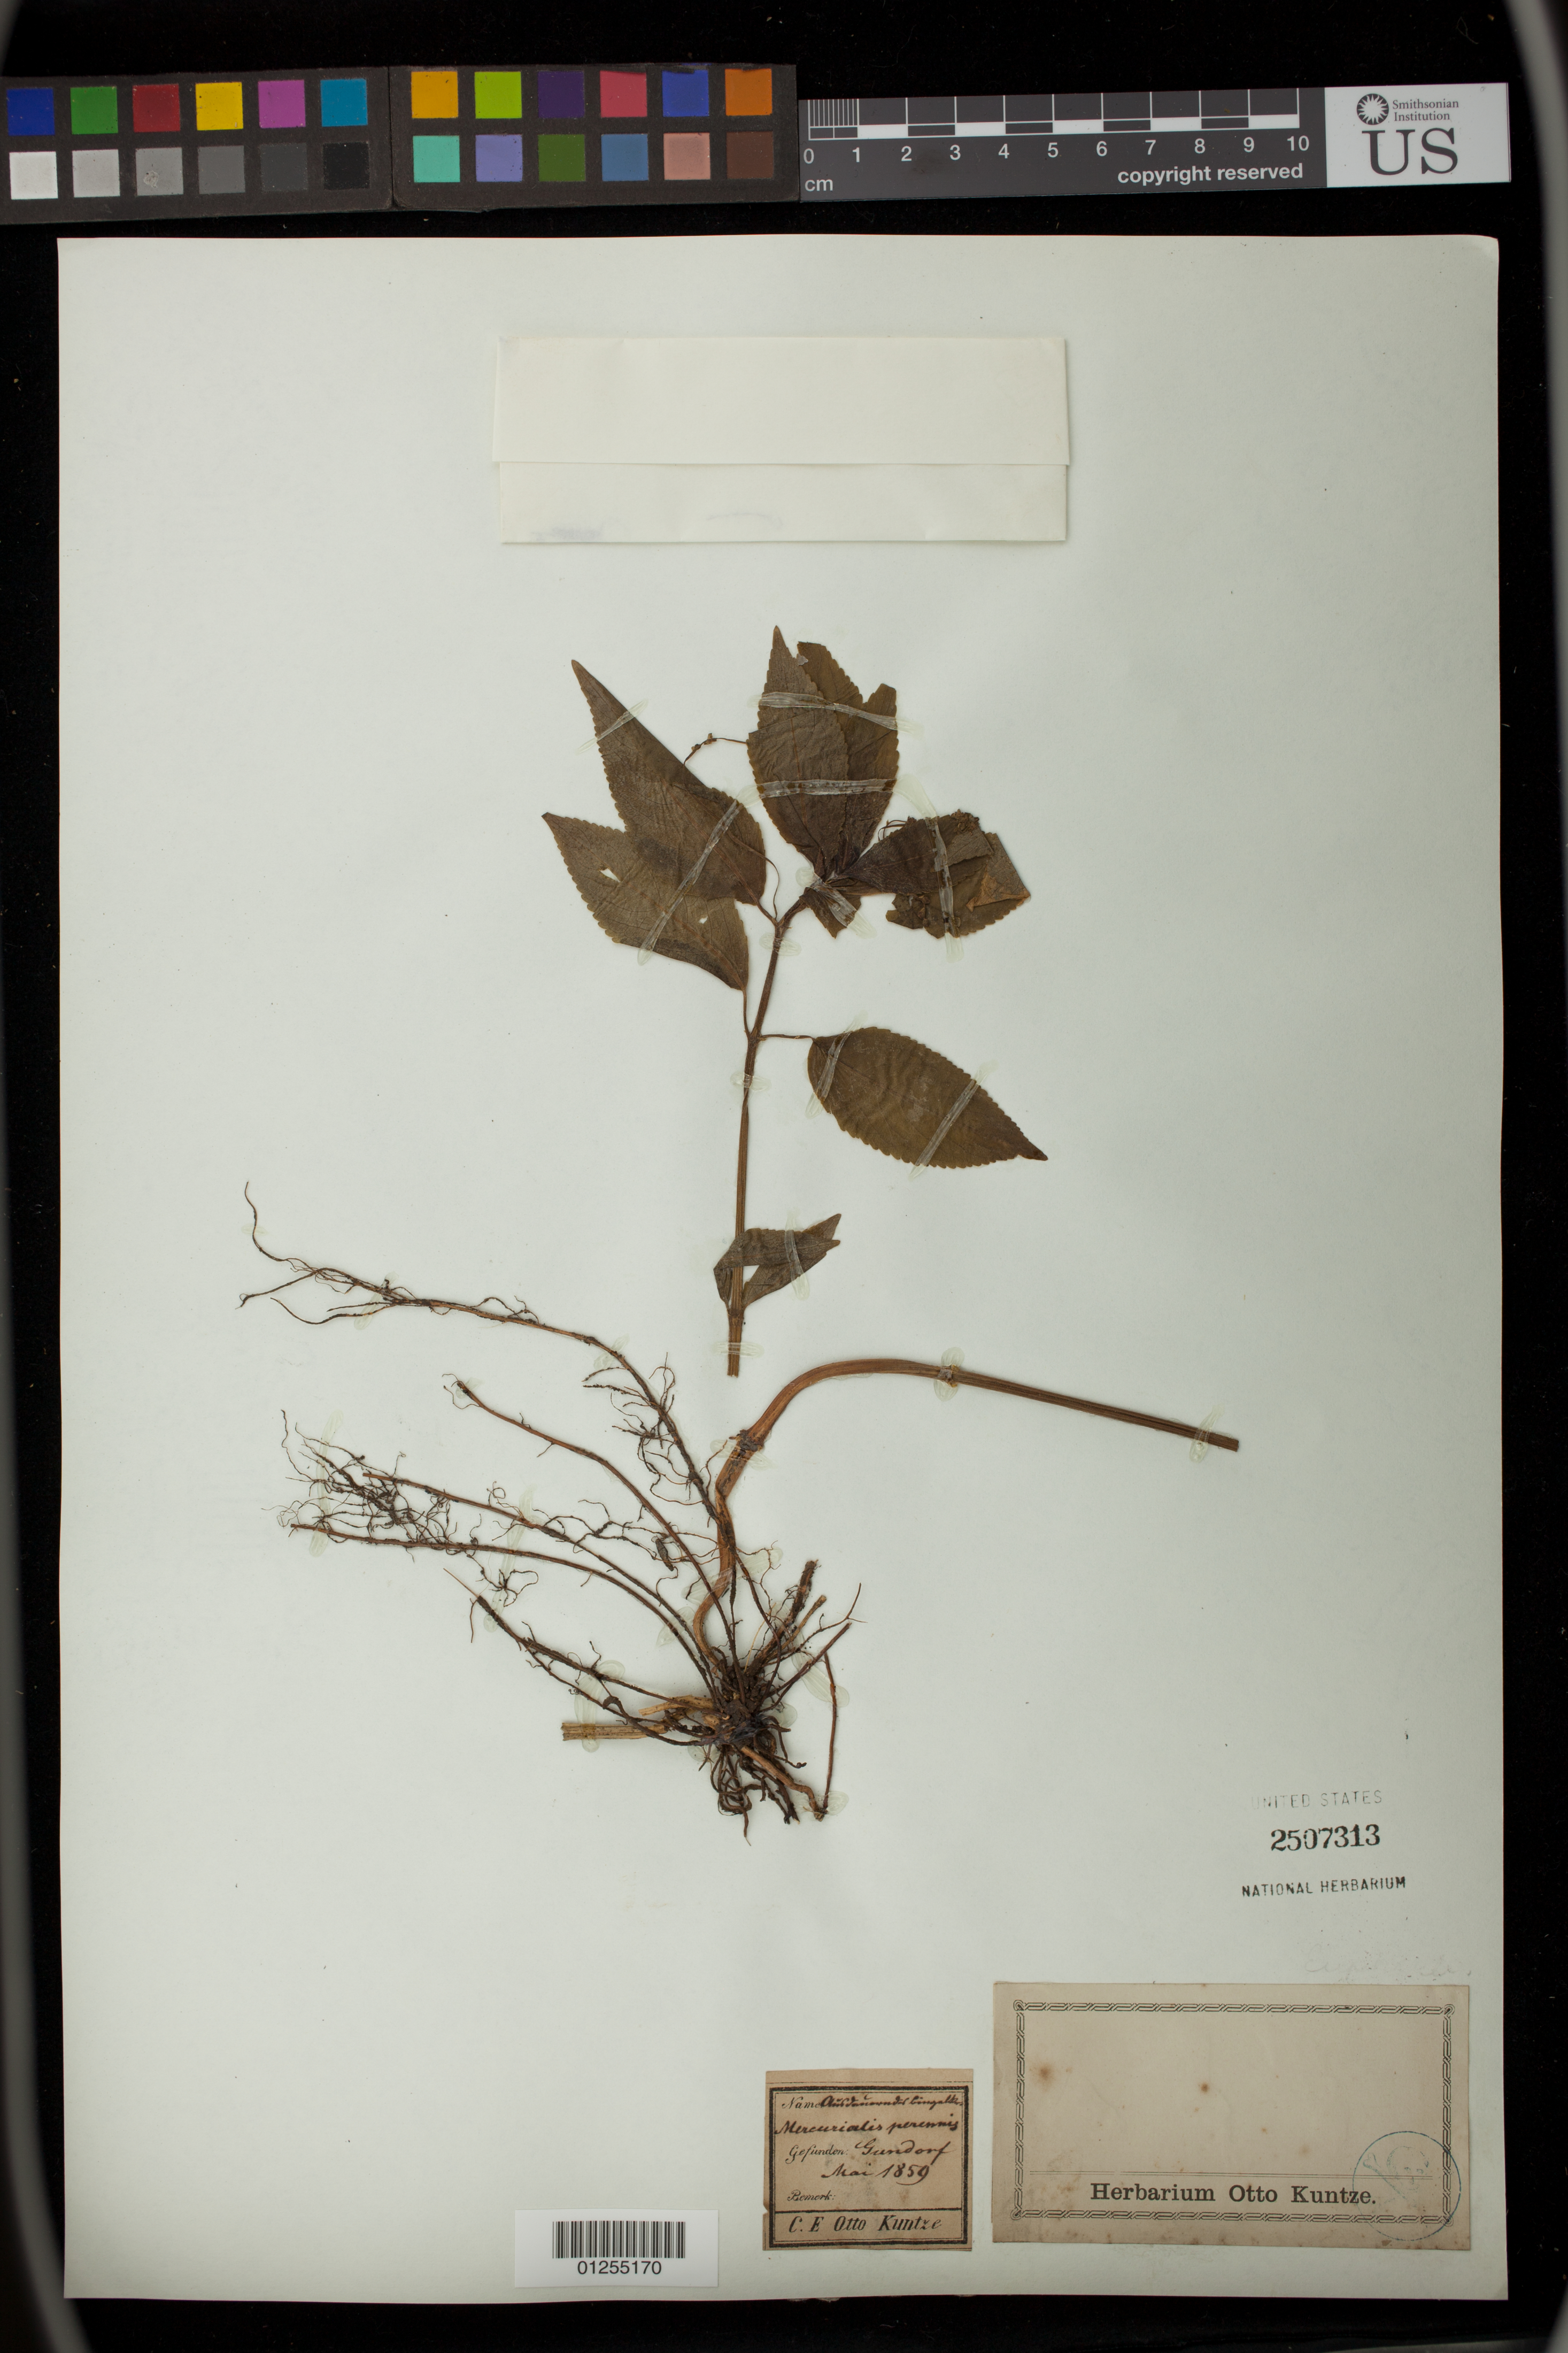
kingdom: Plantae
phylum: Tracheophyta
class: Magnoliopsida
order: Malpighiales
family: Euphorbiaceae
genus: Mercurialis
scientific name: Mercurialis perennis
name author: L.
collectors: C.E.O. Kuntze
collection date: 1859-05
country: Germany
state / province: Sachsen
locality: Gundorf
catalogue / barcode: US 2507313